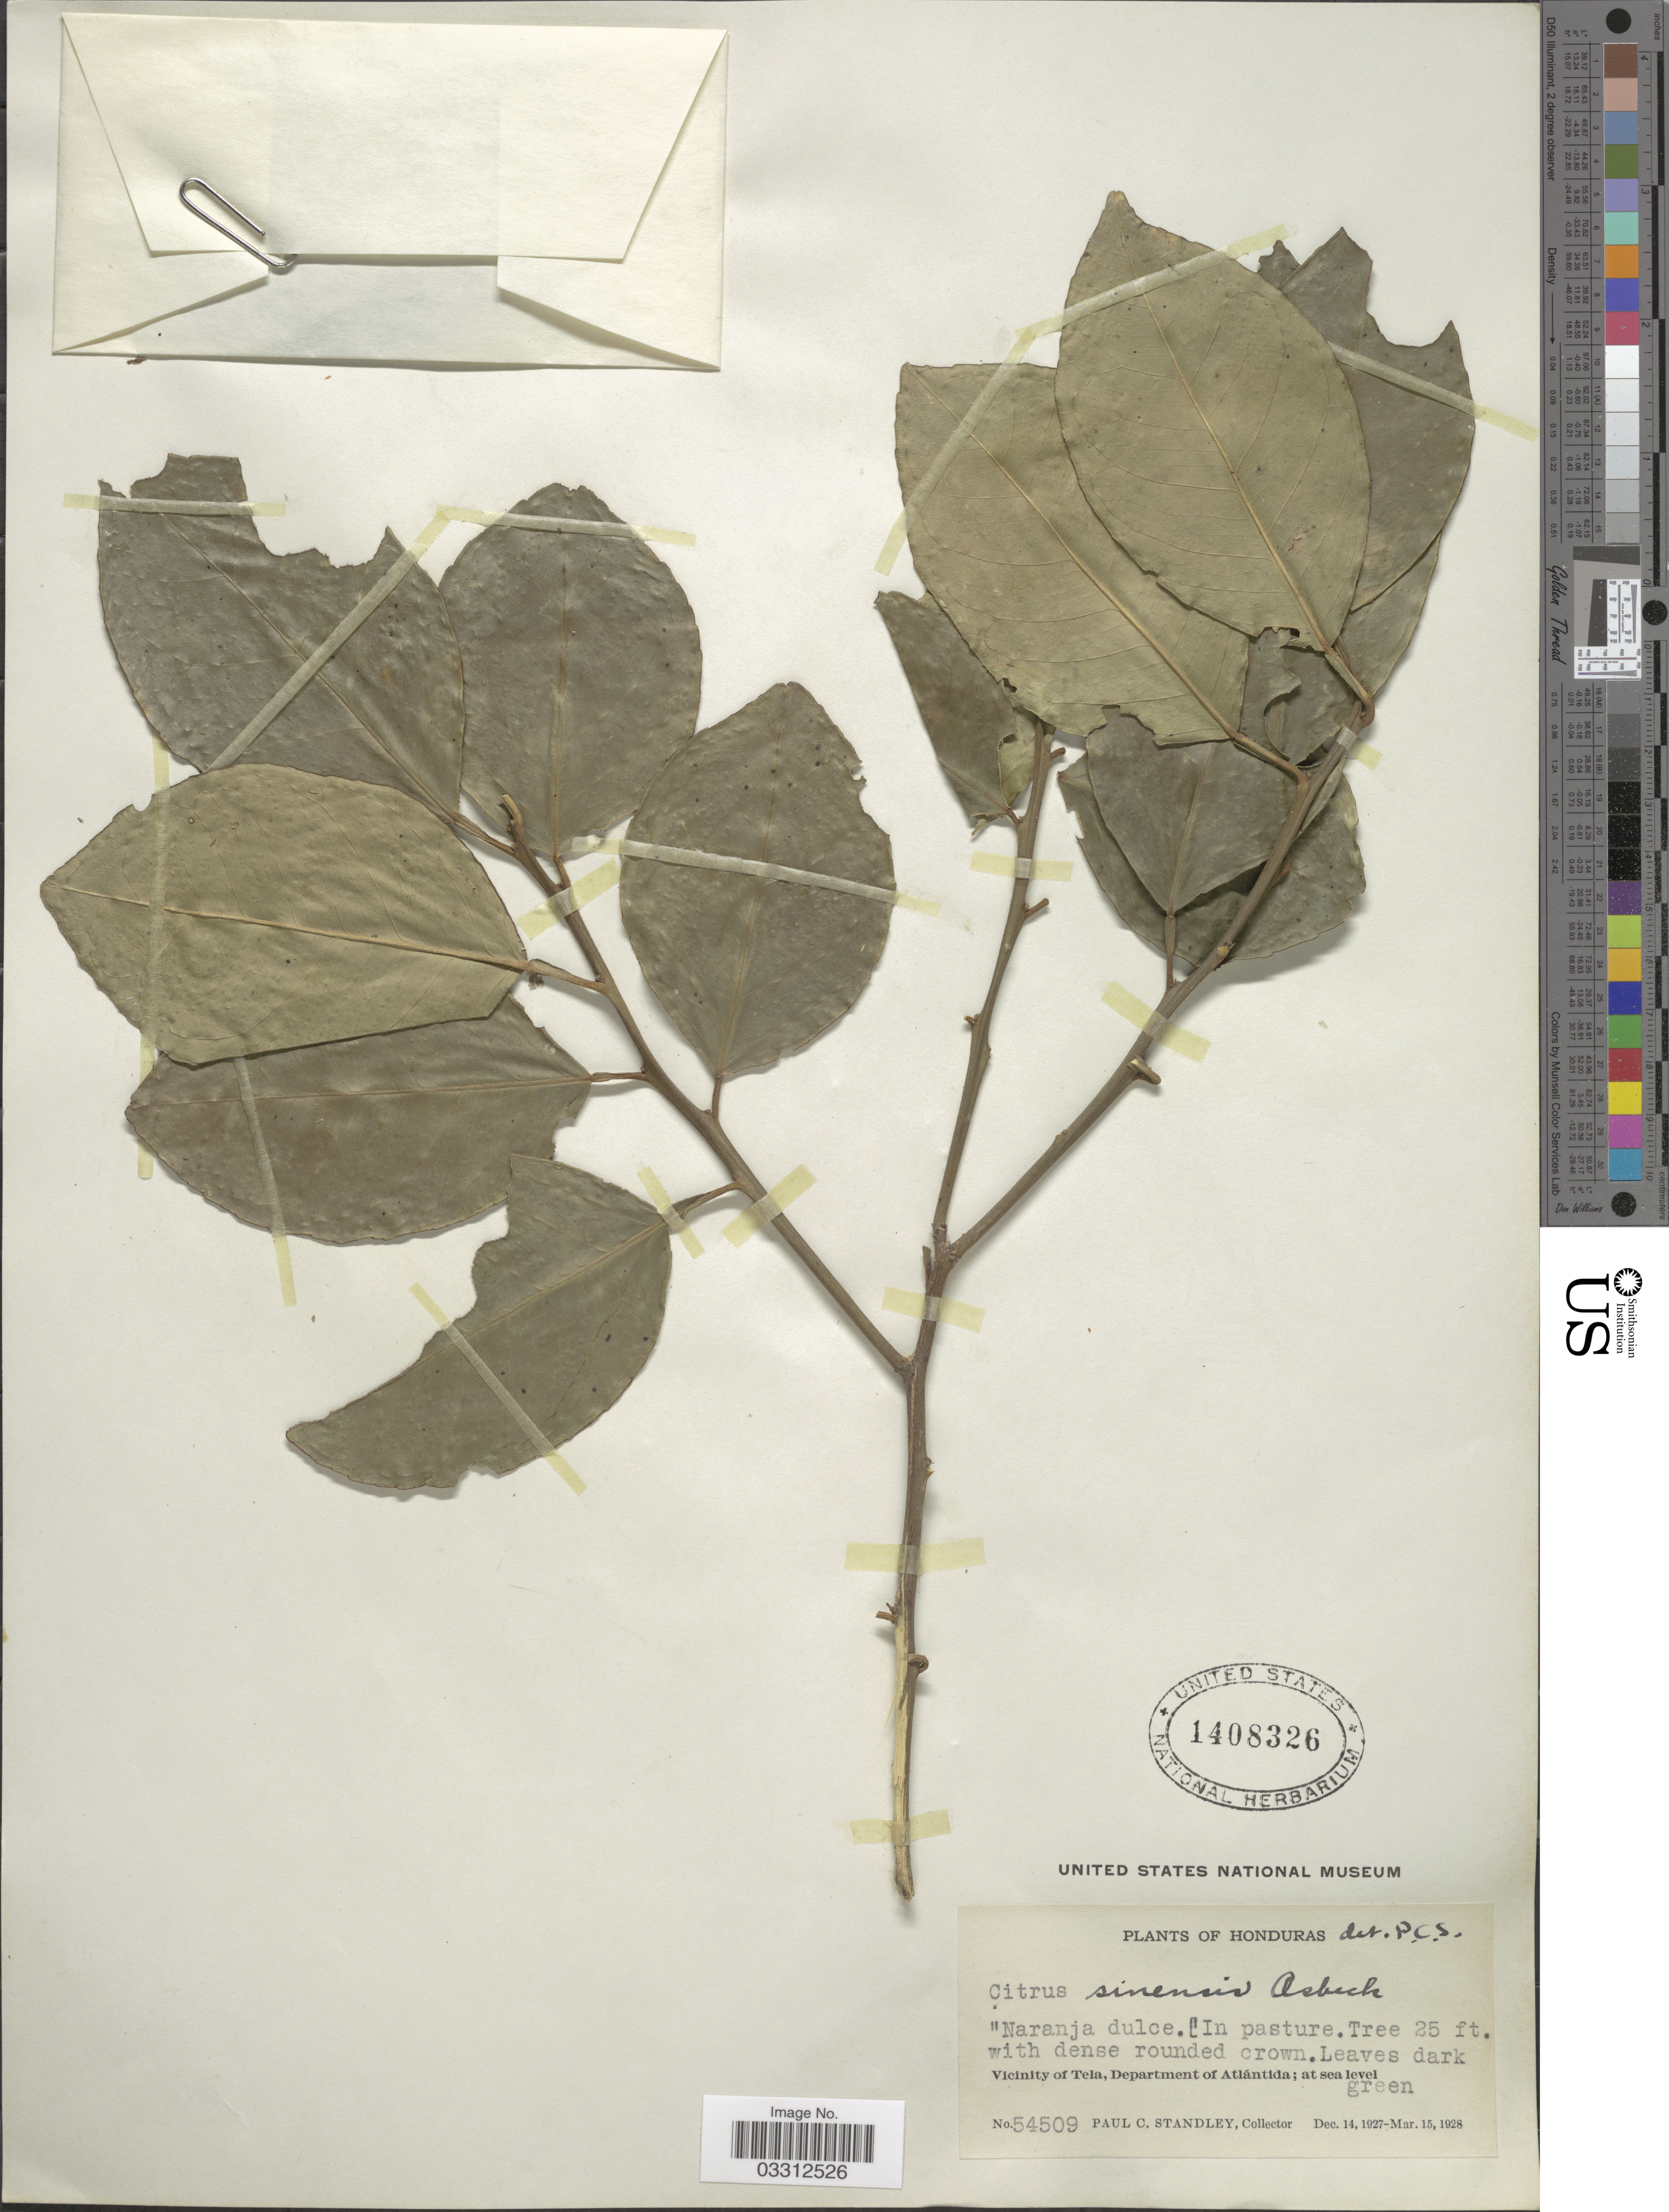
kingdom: Plantae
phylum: Tracheophyta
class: Magnoliopsida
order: Sapindales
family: Rutaceae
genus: Citrus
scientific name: Citrus x sinensis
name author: (L.) Osbeck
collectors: P. C. Standley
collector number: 54509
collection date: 1927-12-14/1928-03-15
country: Honduras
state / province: Atlántida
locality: Vicinity of Tela, Department of Atlántida.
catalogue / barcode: US 1408326